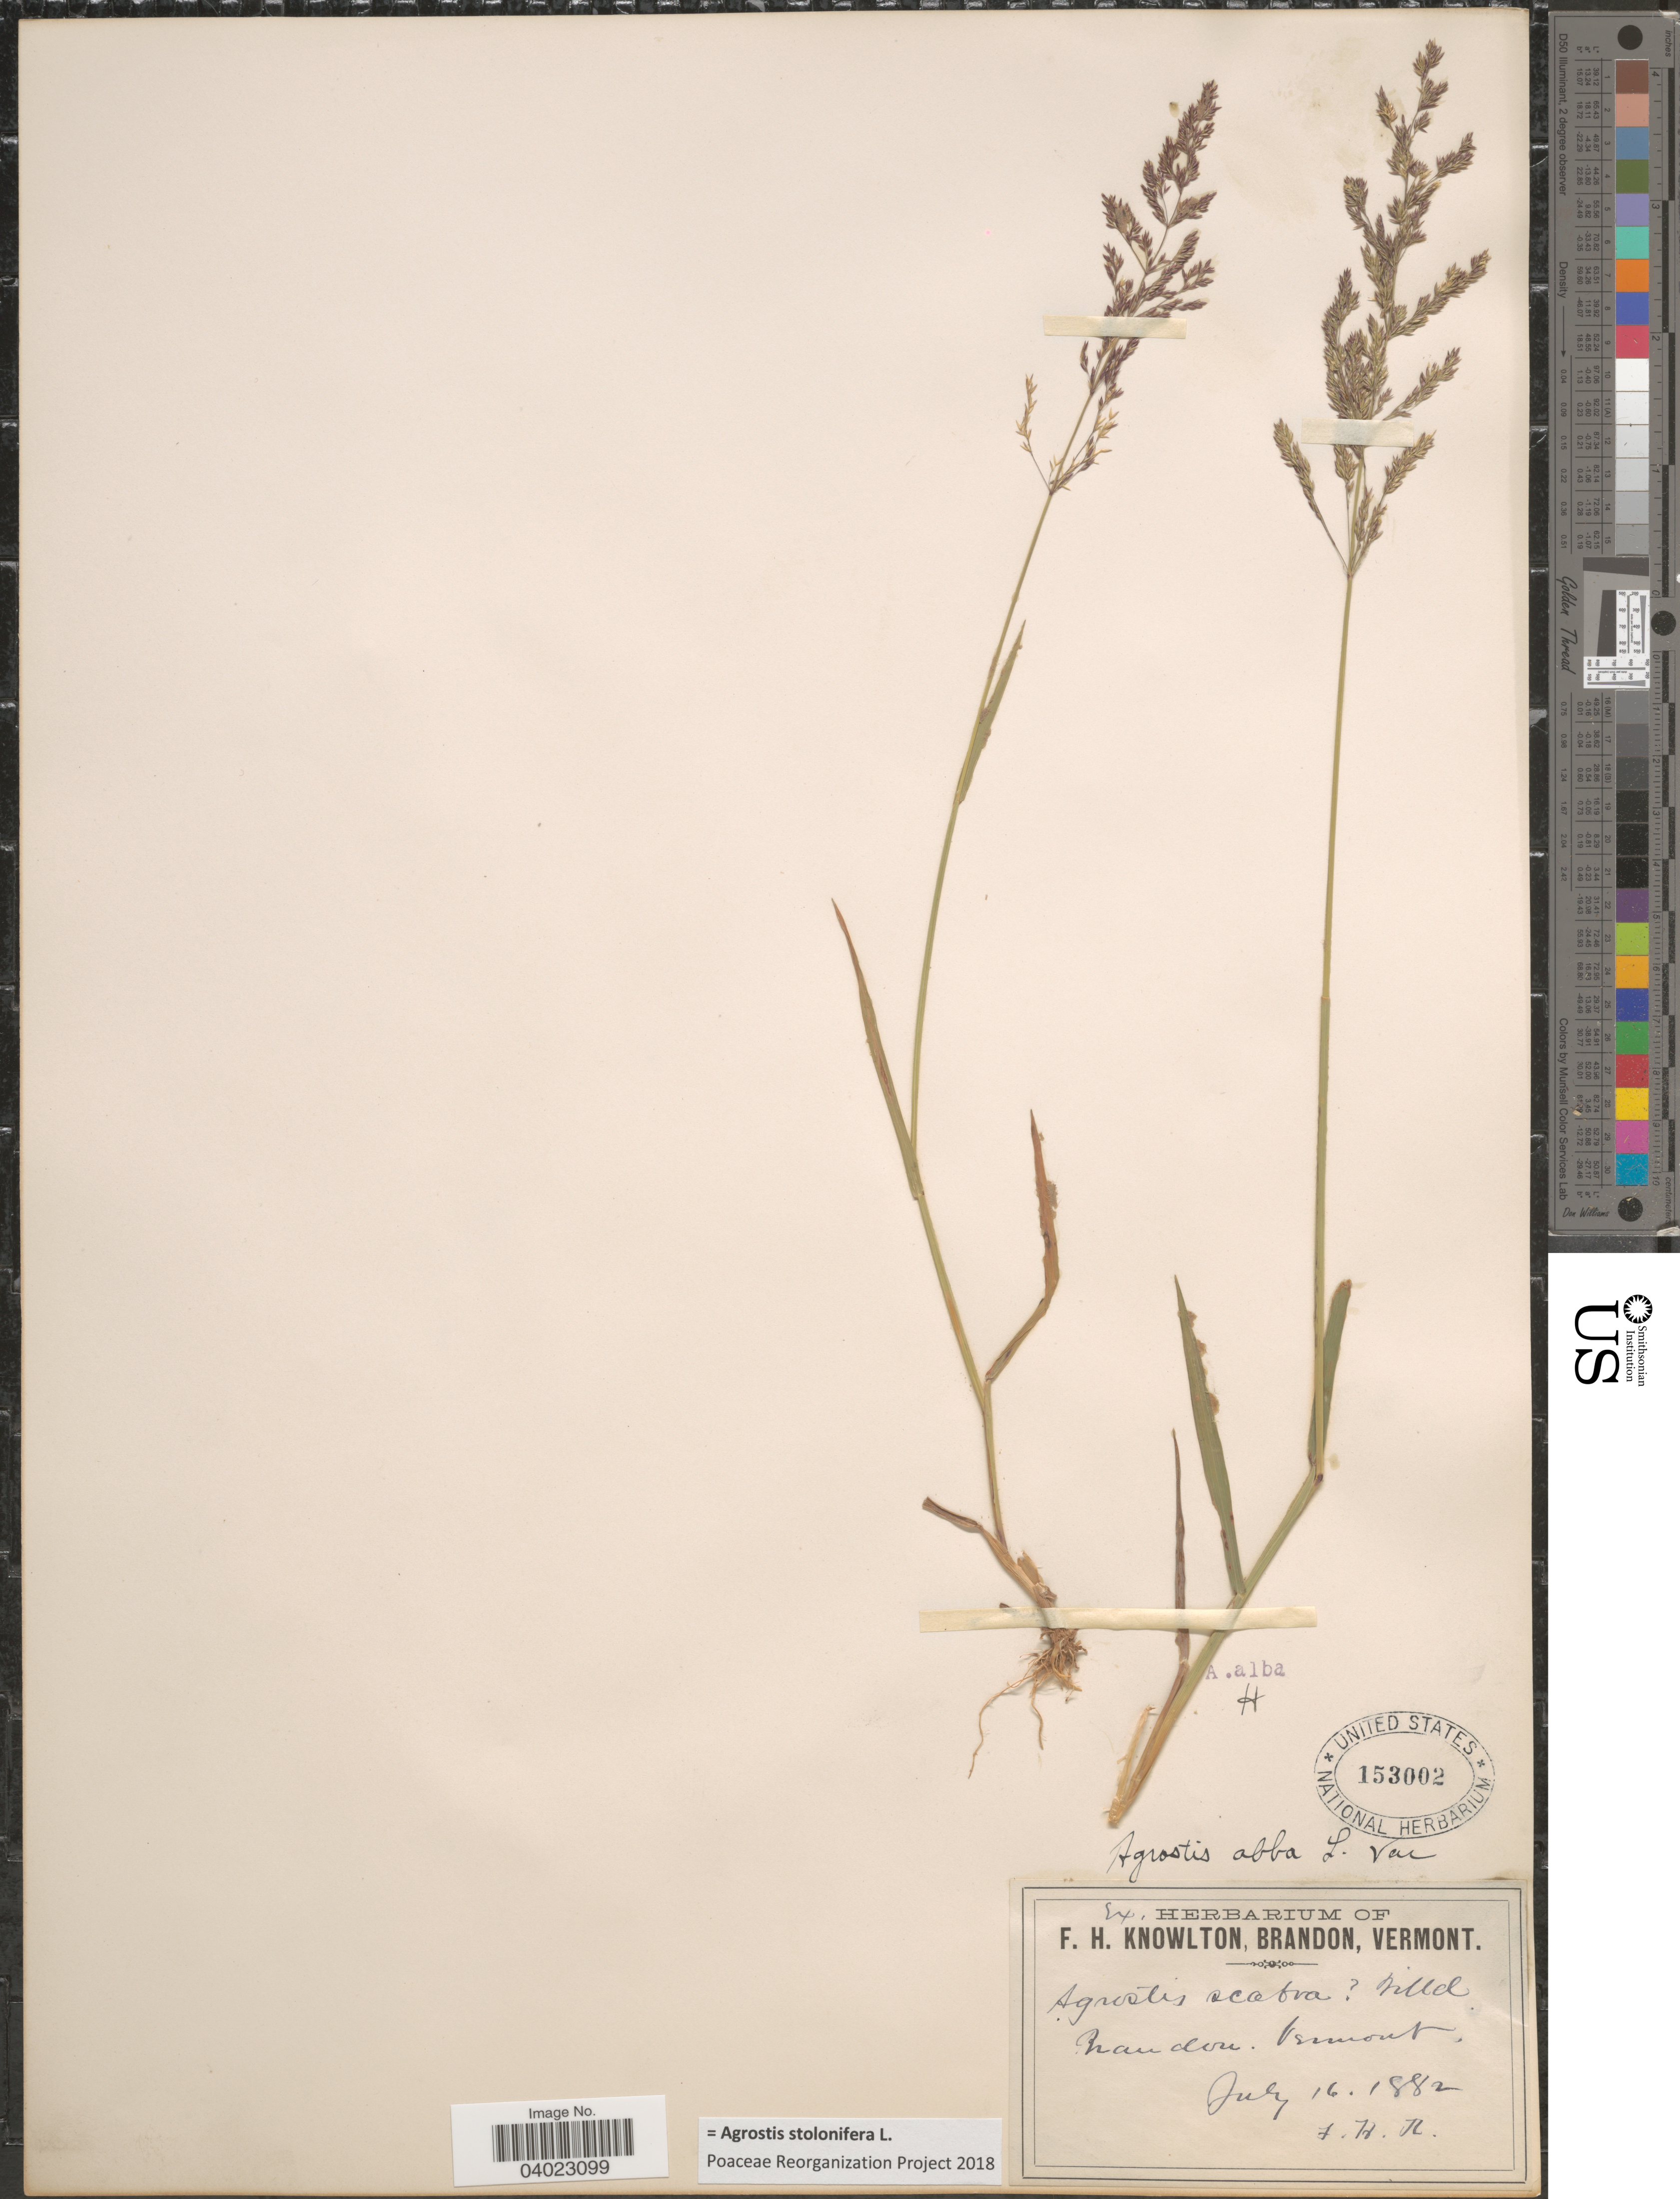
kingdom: Plantae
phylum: Tracheophyta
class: Liliopsida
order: Poales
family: Poaceae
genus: Agrostis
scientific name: Agrostis stolonifera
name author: L.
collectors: F. H. Knowlton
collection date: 1882-07-16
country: United States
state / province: Vermont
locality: Brandon.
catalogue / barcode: US 153002